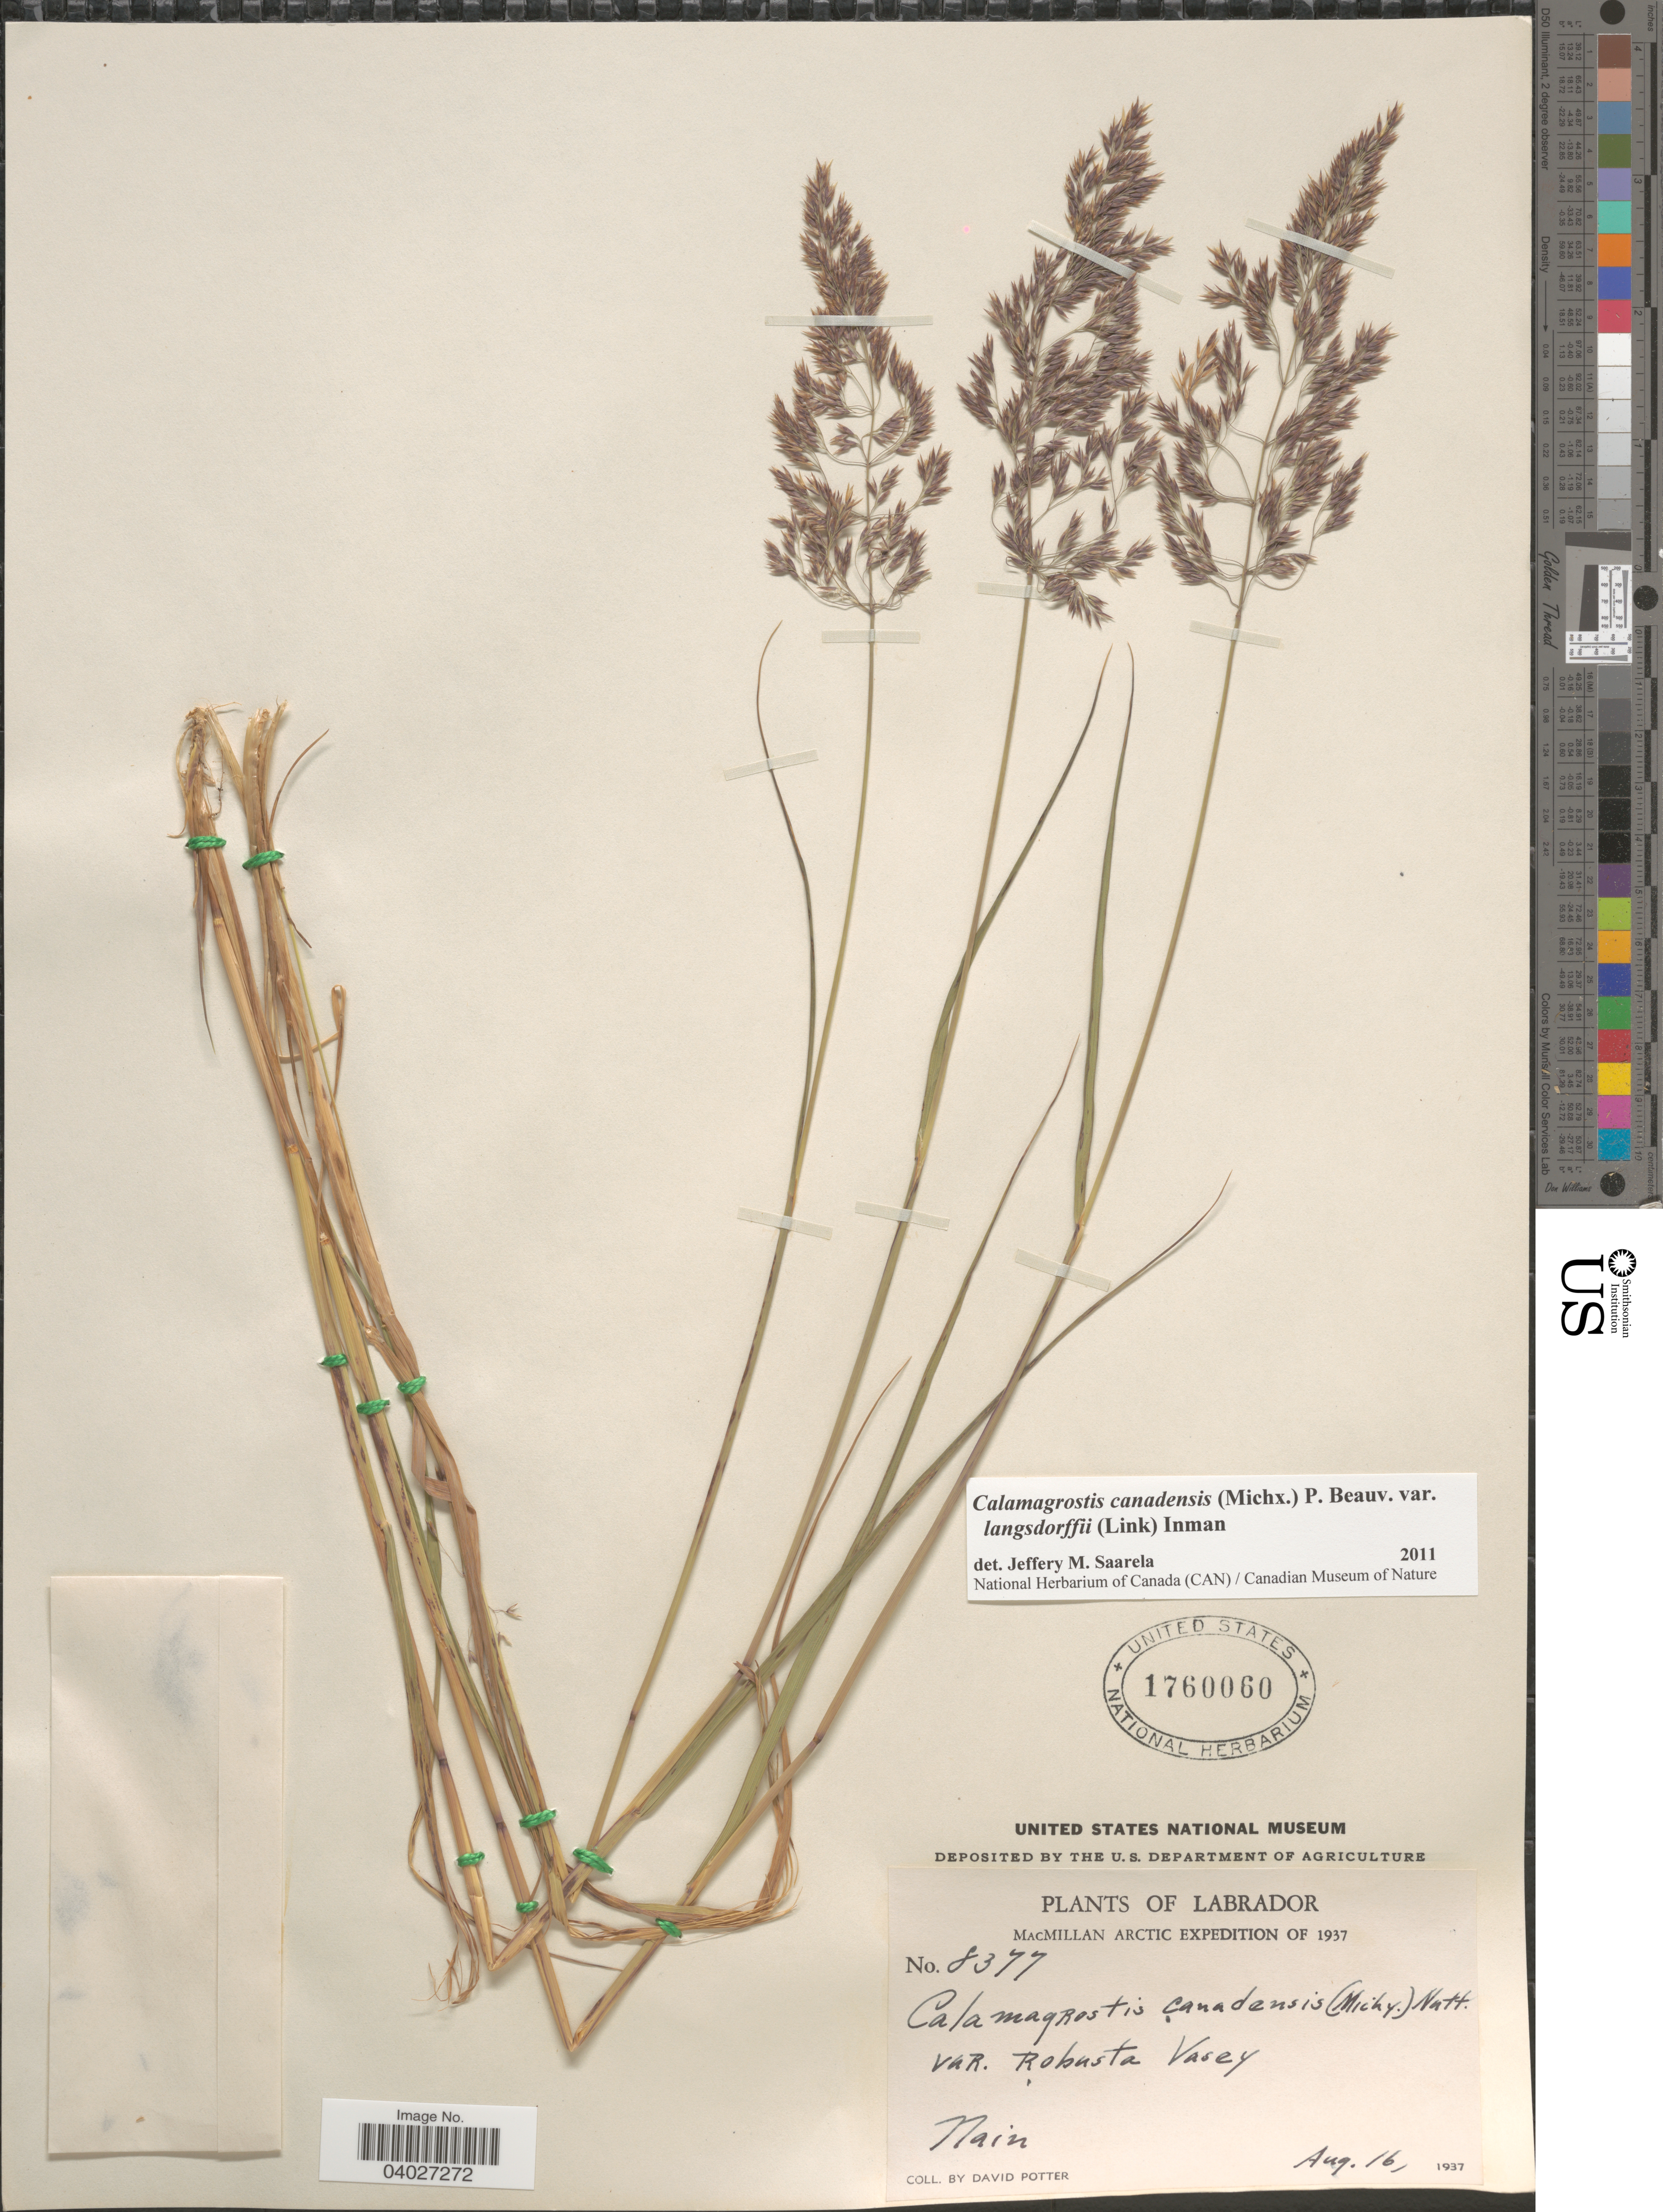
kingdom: Plantae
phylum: Tracheophyta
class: Liliopsida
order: Poales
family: Poaceae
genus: Calamagrostis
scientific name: Calamagrostis canadensis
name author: (Michx.) P. Beauv.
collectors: D. Potter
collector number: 8377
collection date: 1937-08-16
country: Canada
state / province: Newfoundland and Labrador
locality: Labrador. Nain.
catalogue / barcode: US 1760060